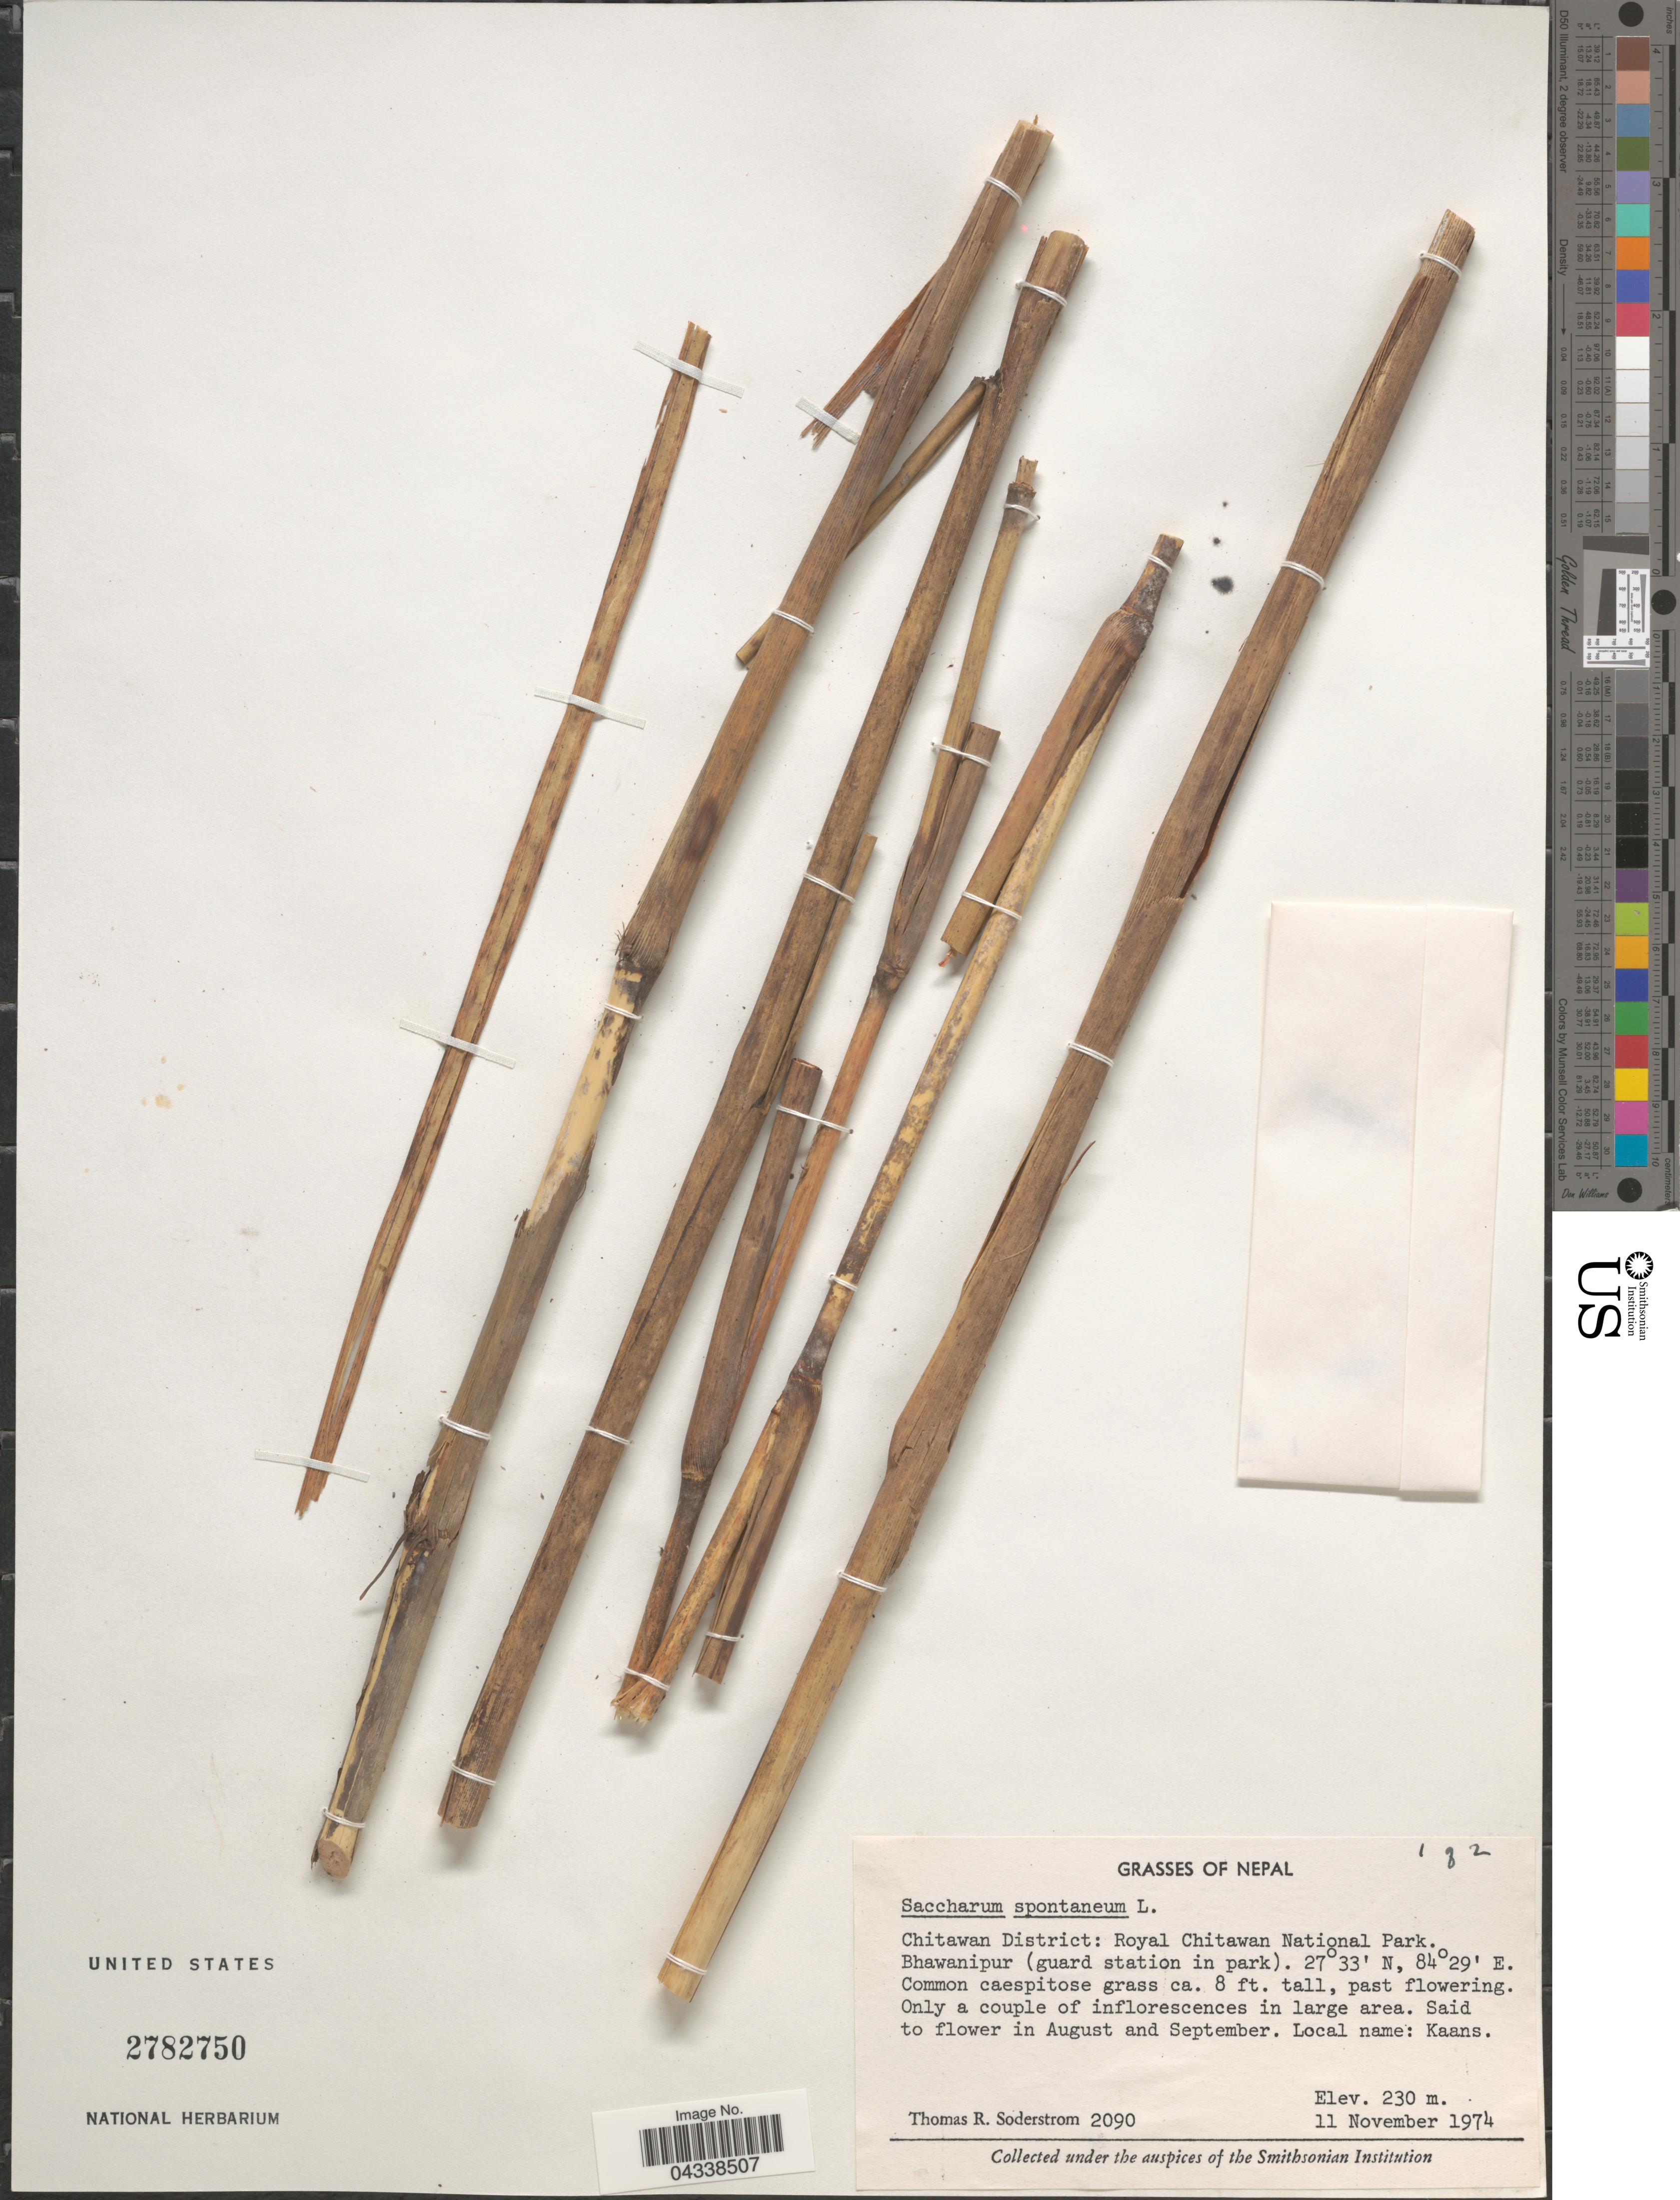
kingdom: Plantae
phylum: Tracheophyta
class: Liliopsida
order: Poales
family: Poaceae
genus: Saccharum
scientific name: Saccharum spontaneum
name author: L.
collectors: T. R. Soderstrom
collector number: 2090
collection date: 1974-11-11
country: Nepal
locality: Chitawan District: Royal Chitawan National Park. Bhawanipur (guard station in park).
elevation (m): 230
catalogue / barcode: US 2782750